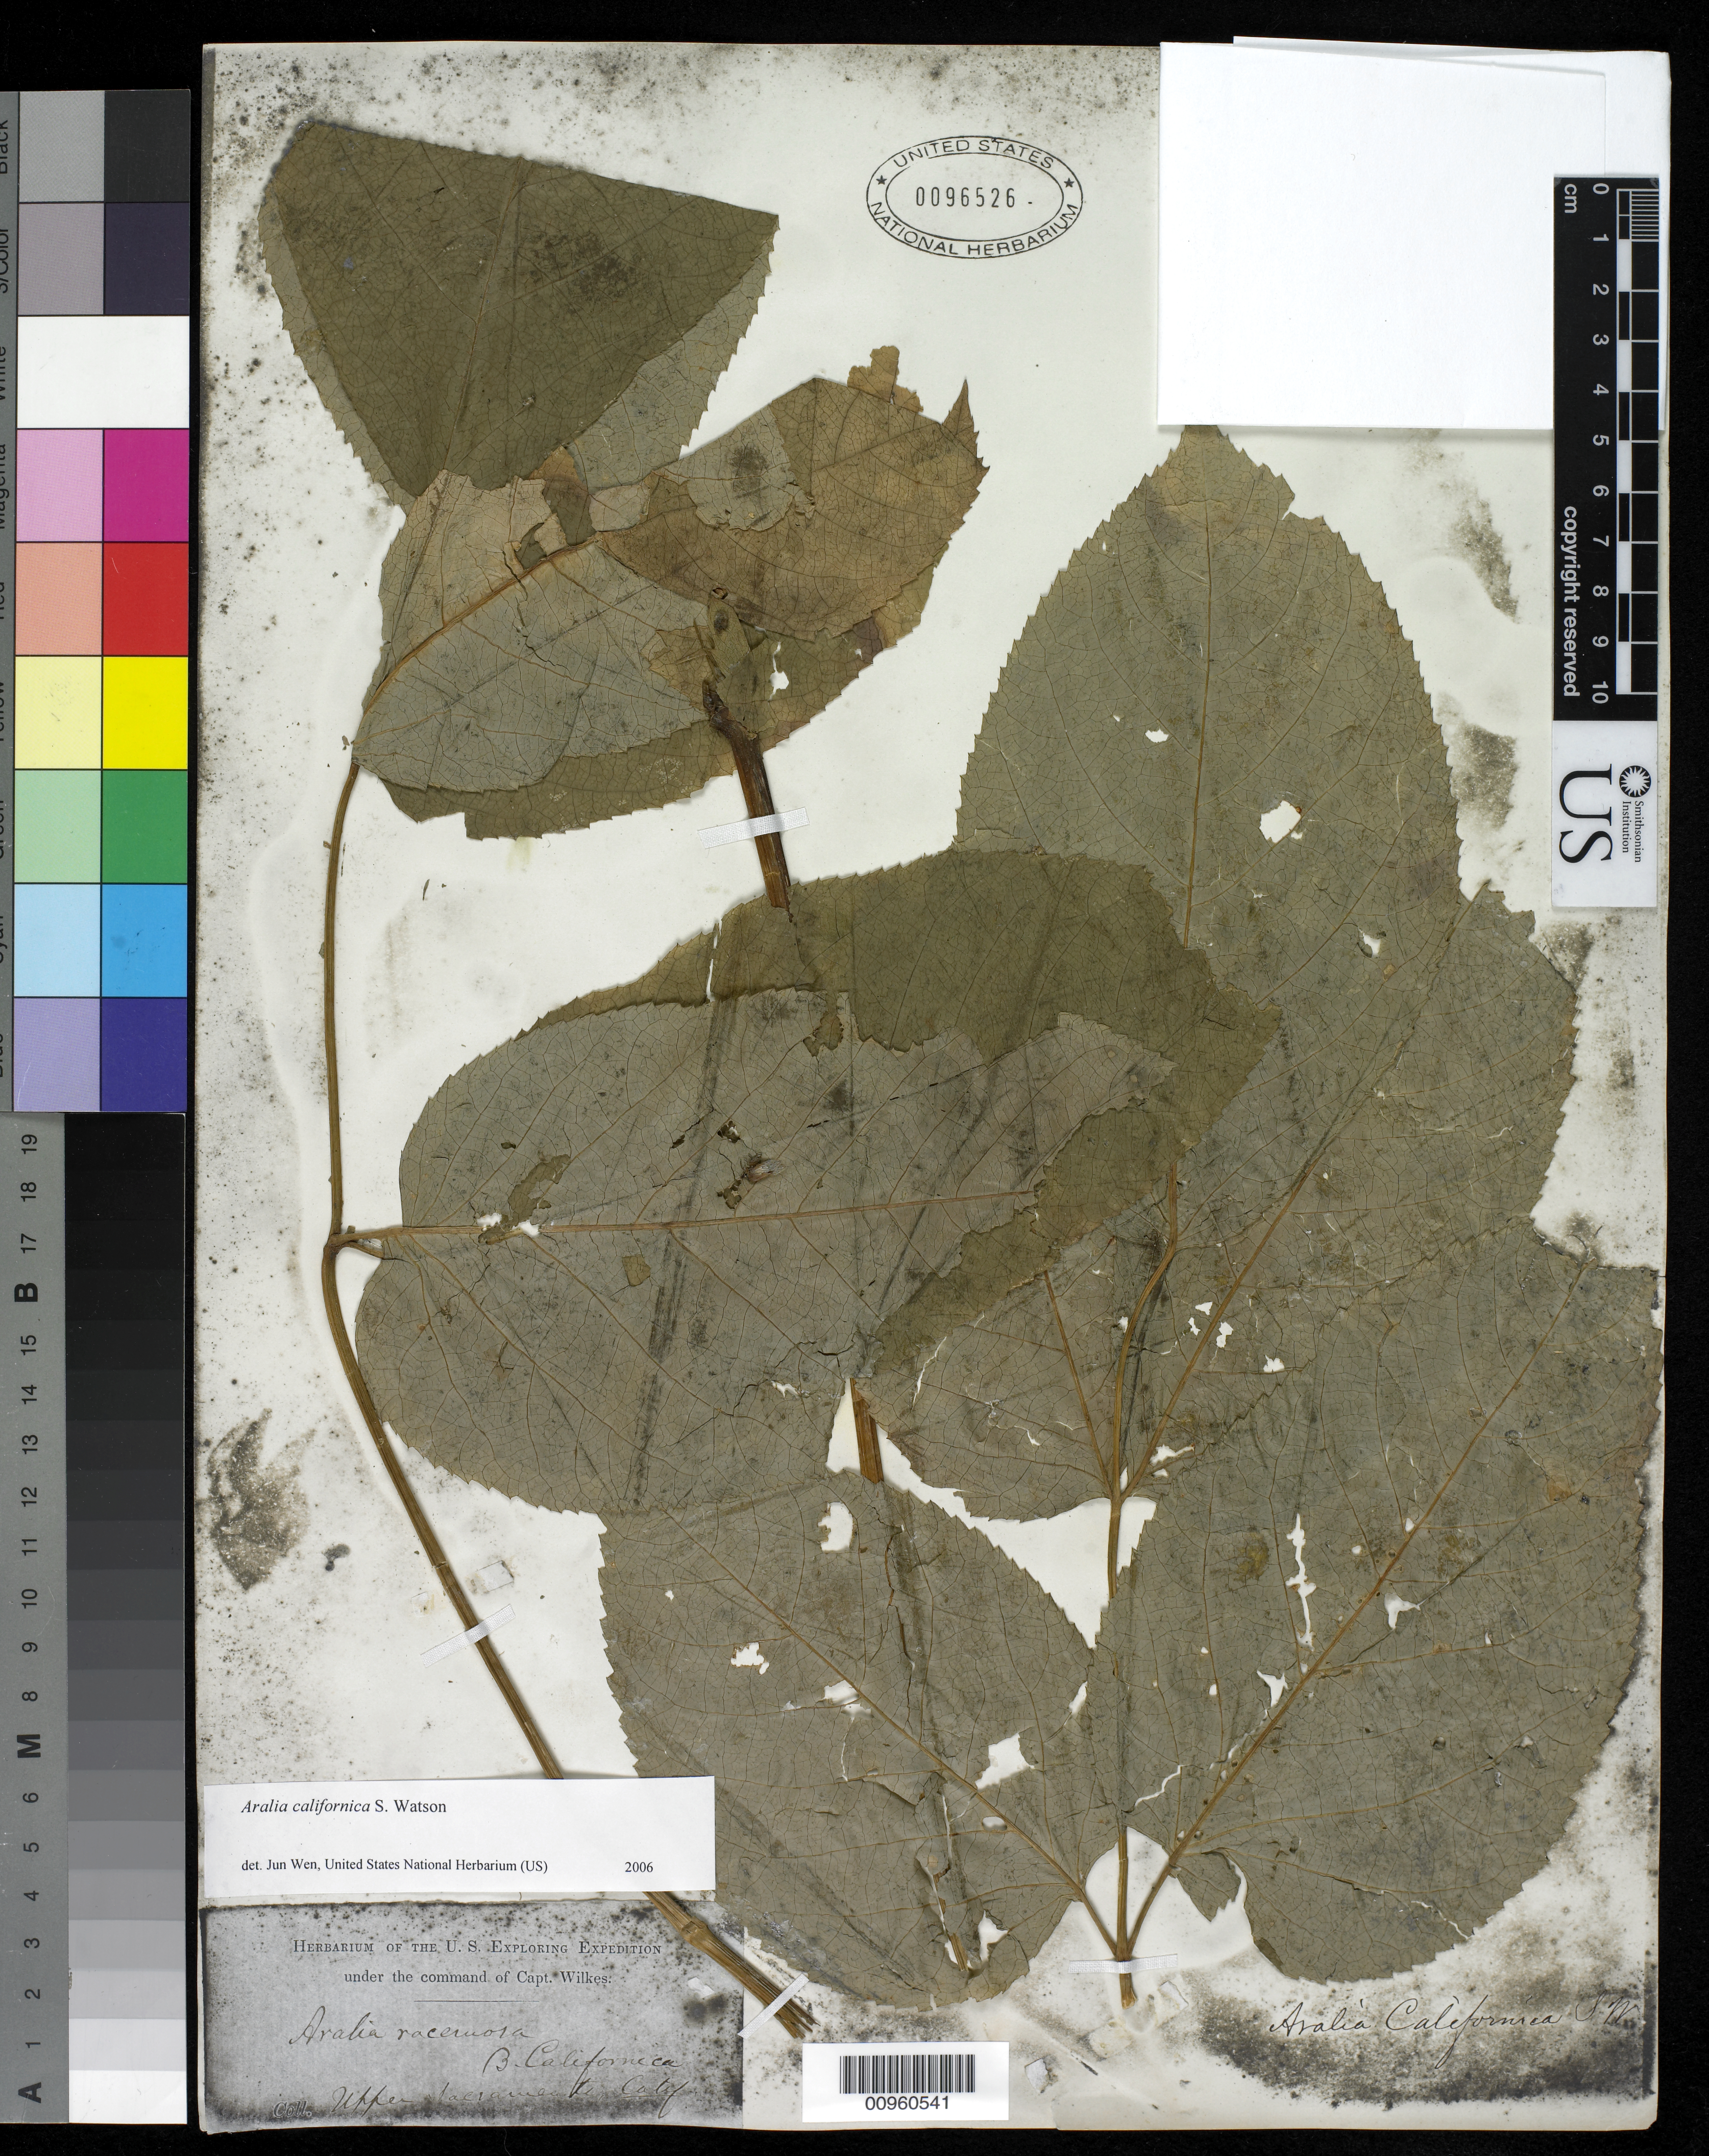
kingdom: Plantae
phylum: Tracheophyta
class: Magnoliopsida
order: Apiales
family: Araliaceae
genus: Aralia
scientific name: Aralia californica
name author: S. Watson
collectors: Wilkes Explor. Exped.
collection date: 1838/1842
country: United States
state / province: California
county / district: Sacramento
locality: Upper Sacramento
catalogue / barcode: US 96526